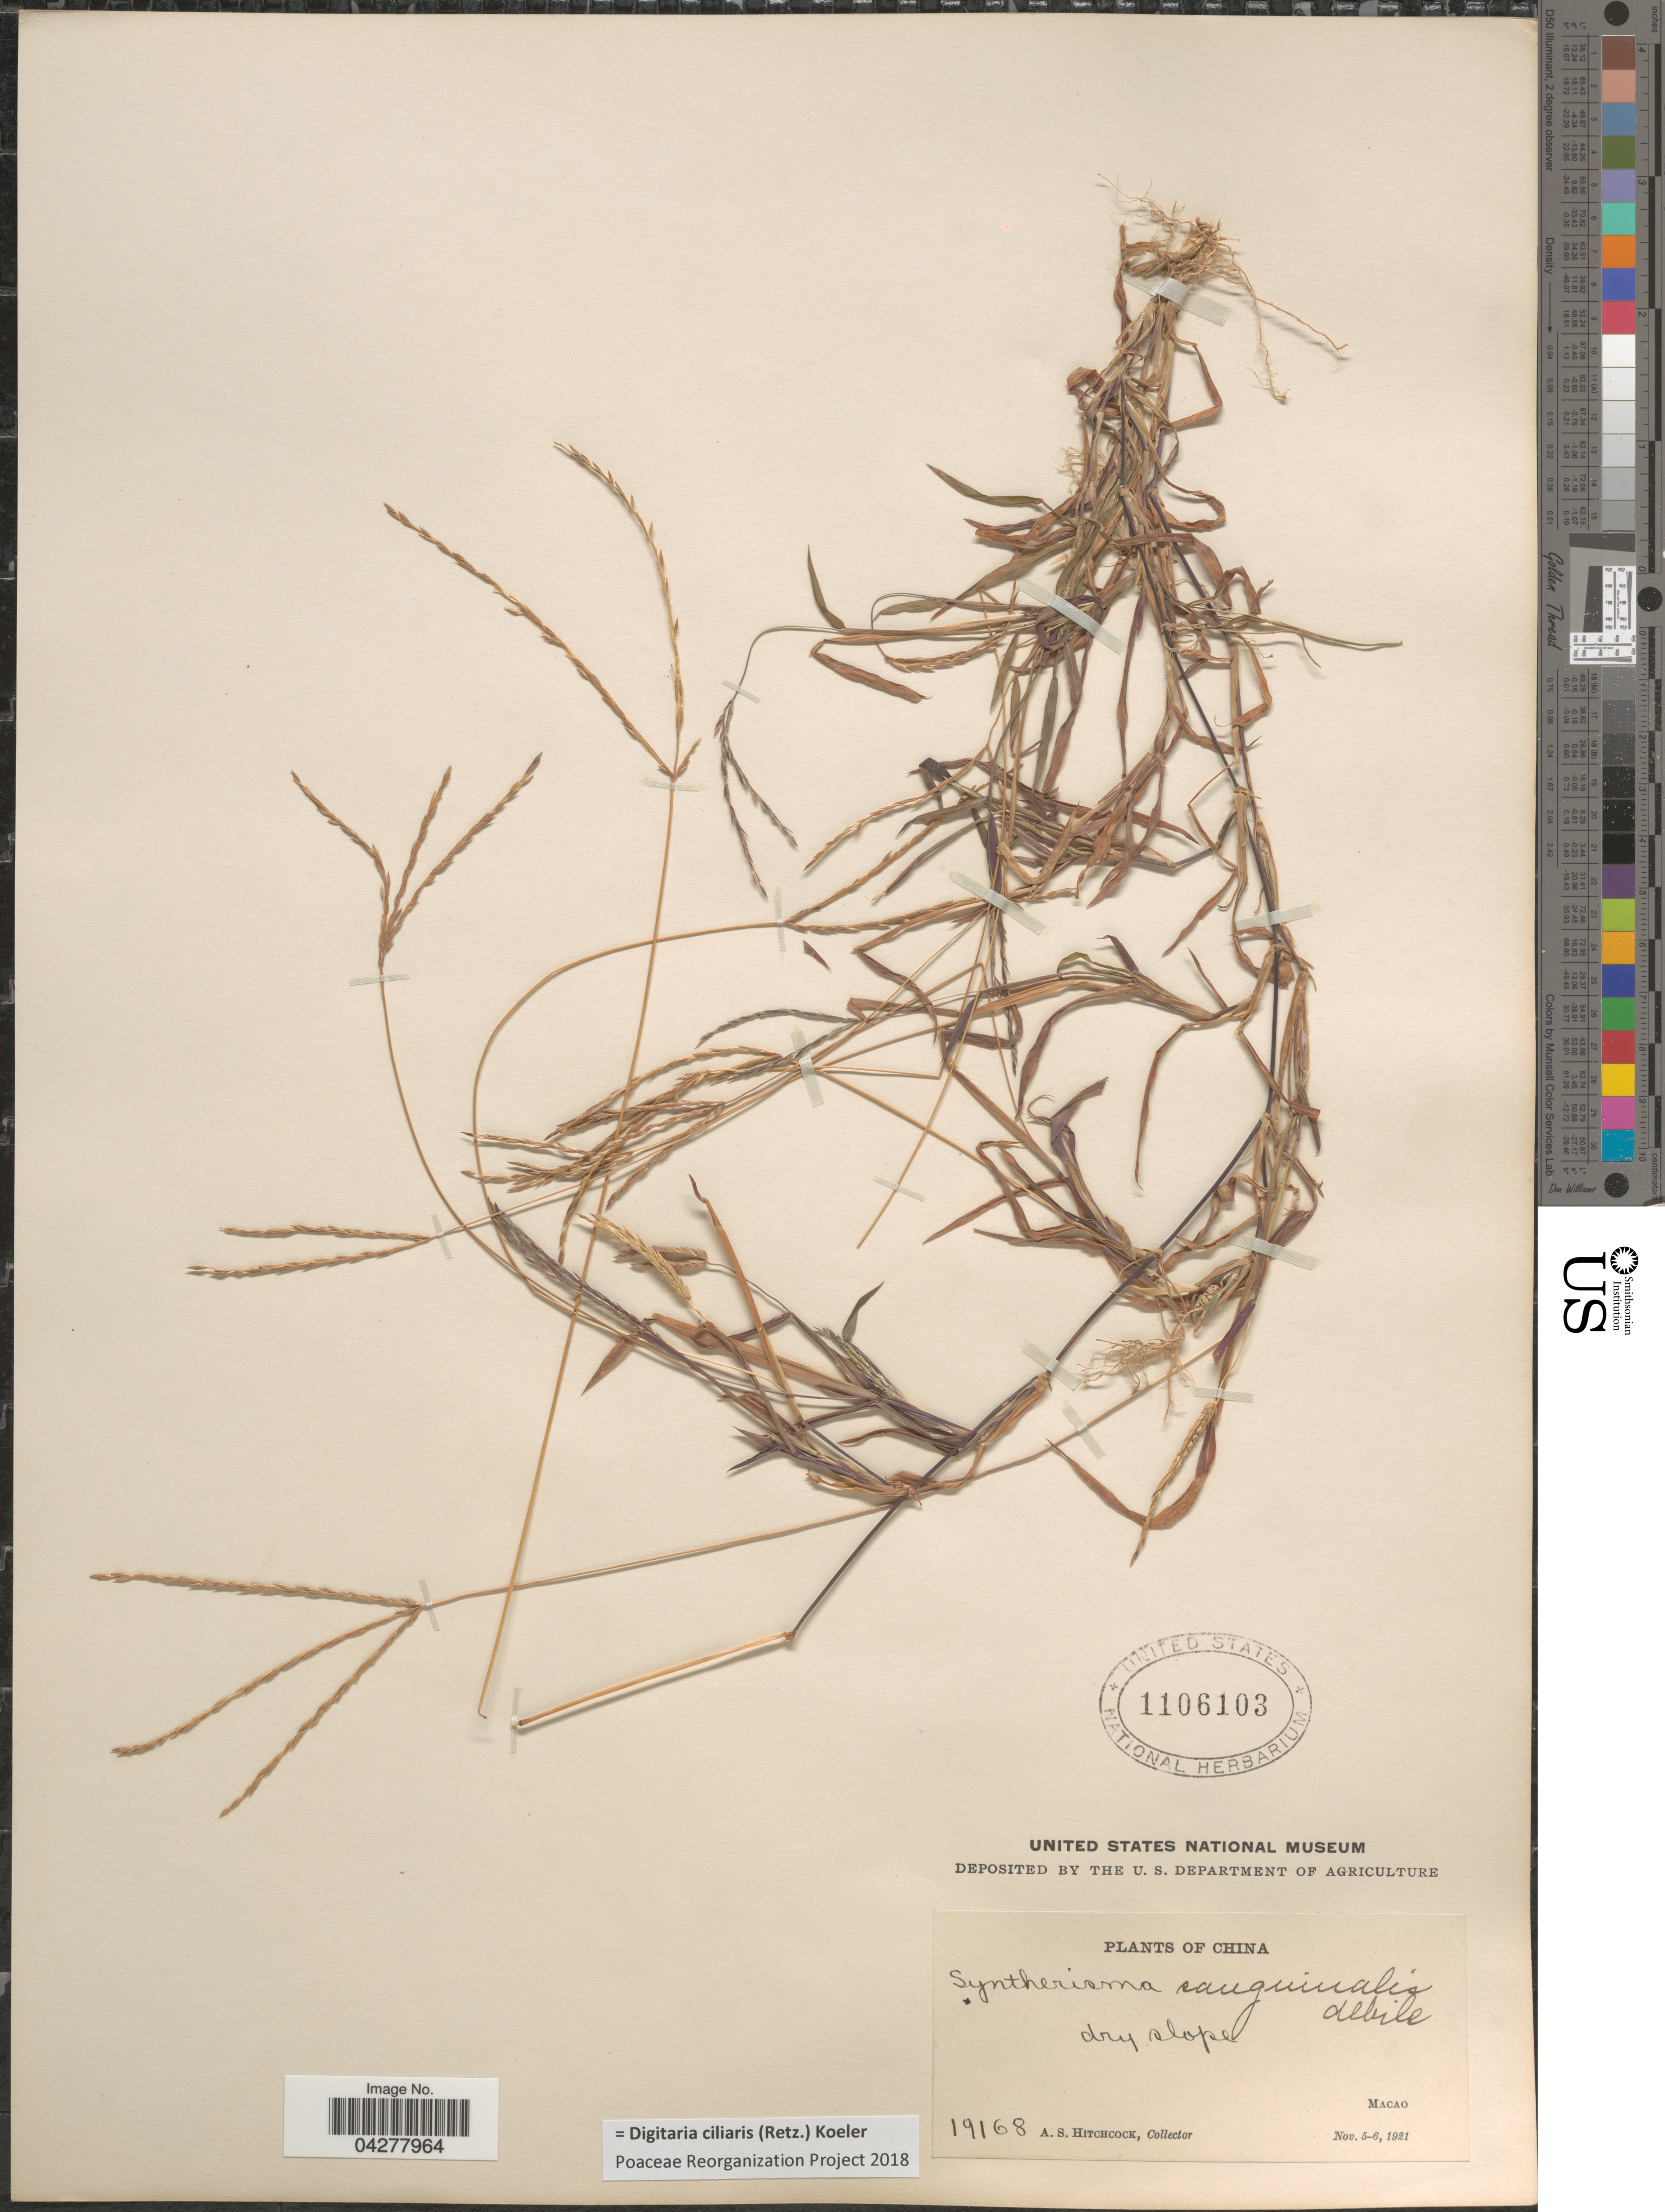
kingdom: Plantae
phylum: Tracheophyta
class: Liliopsida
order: Poales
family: Poaceae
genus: Digitaria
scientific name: Digitaria ciliaris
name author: (Retz.) Koeler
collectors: A. S. Hitchcock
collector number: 19168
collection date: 1921-11-05/1921-11-06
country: China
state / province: Macau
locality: Dry slope. Macao.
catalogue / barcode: US 1106103